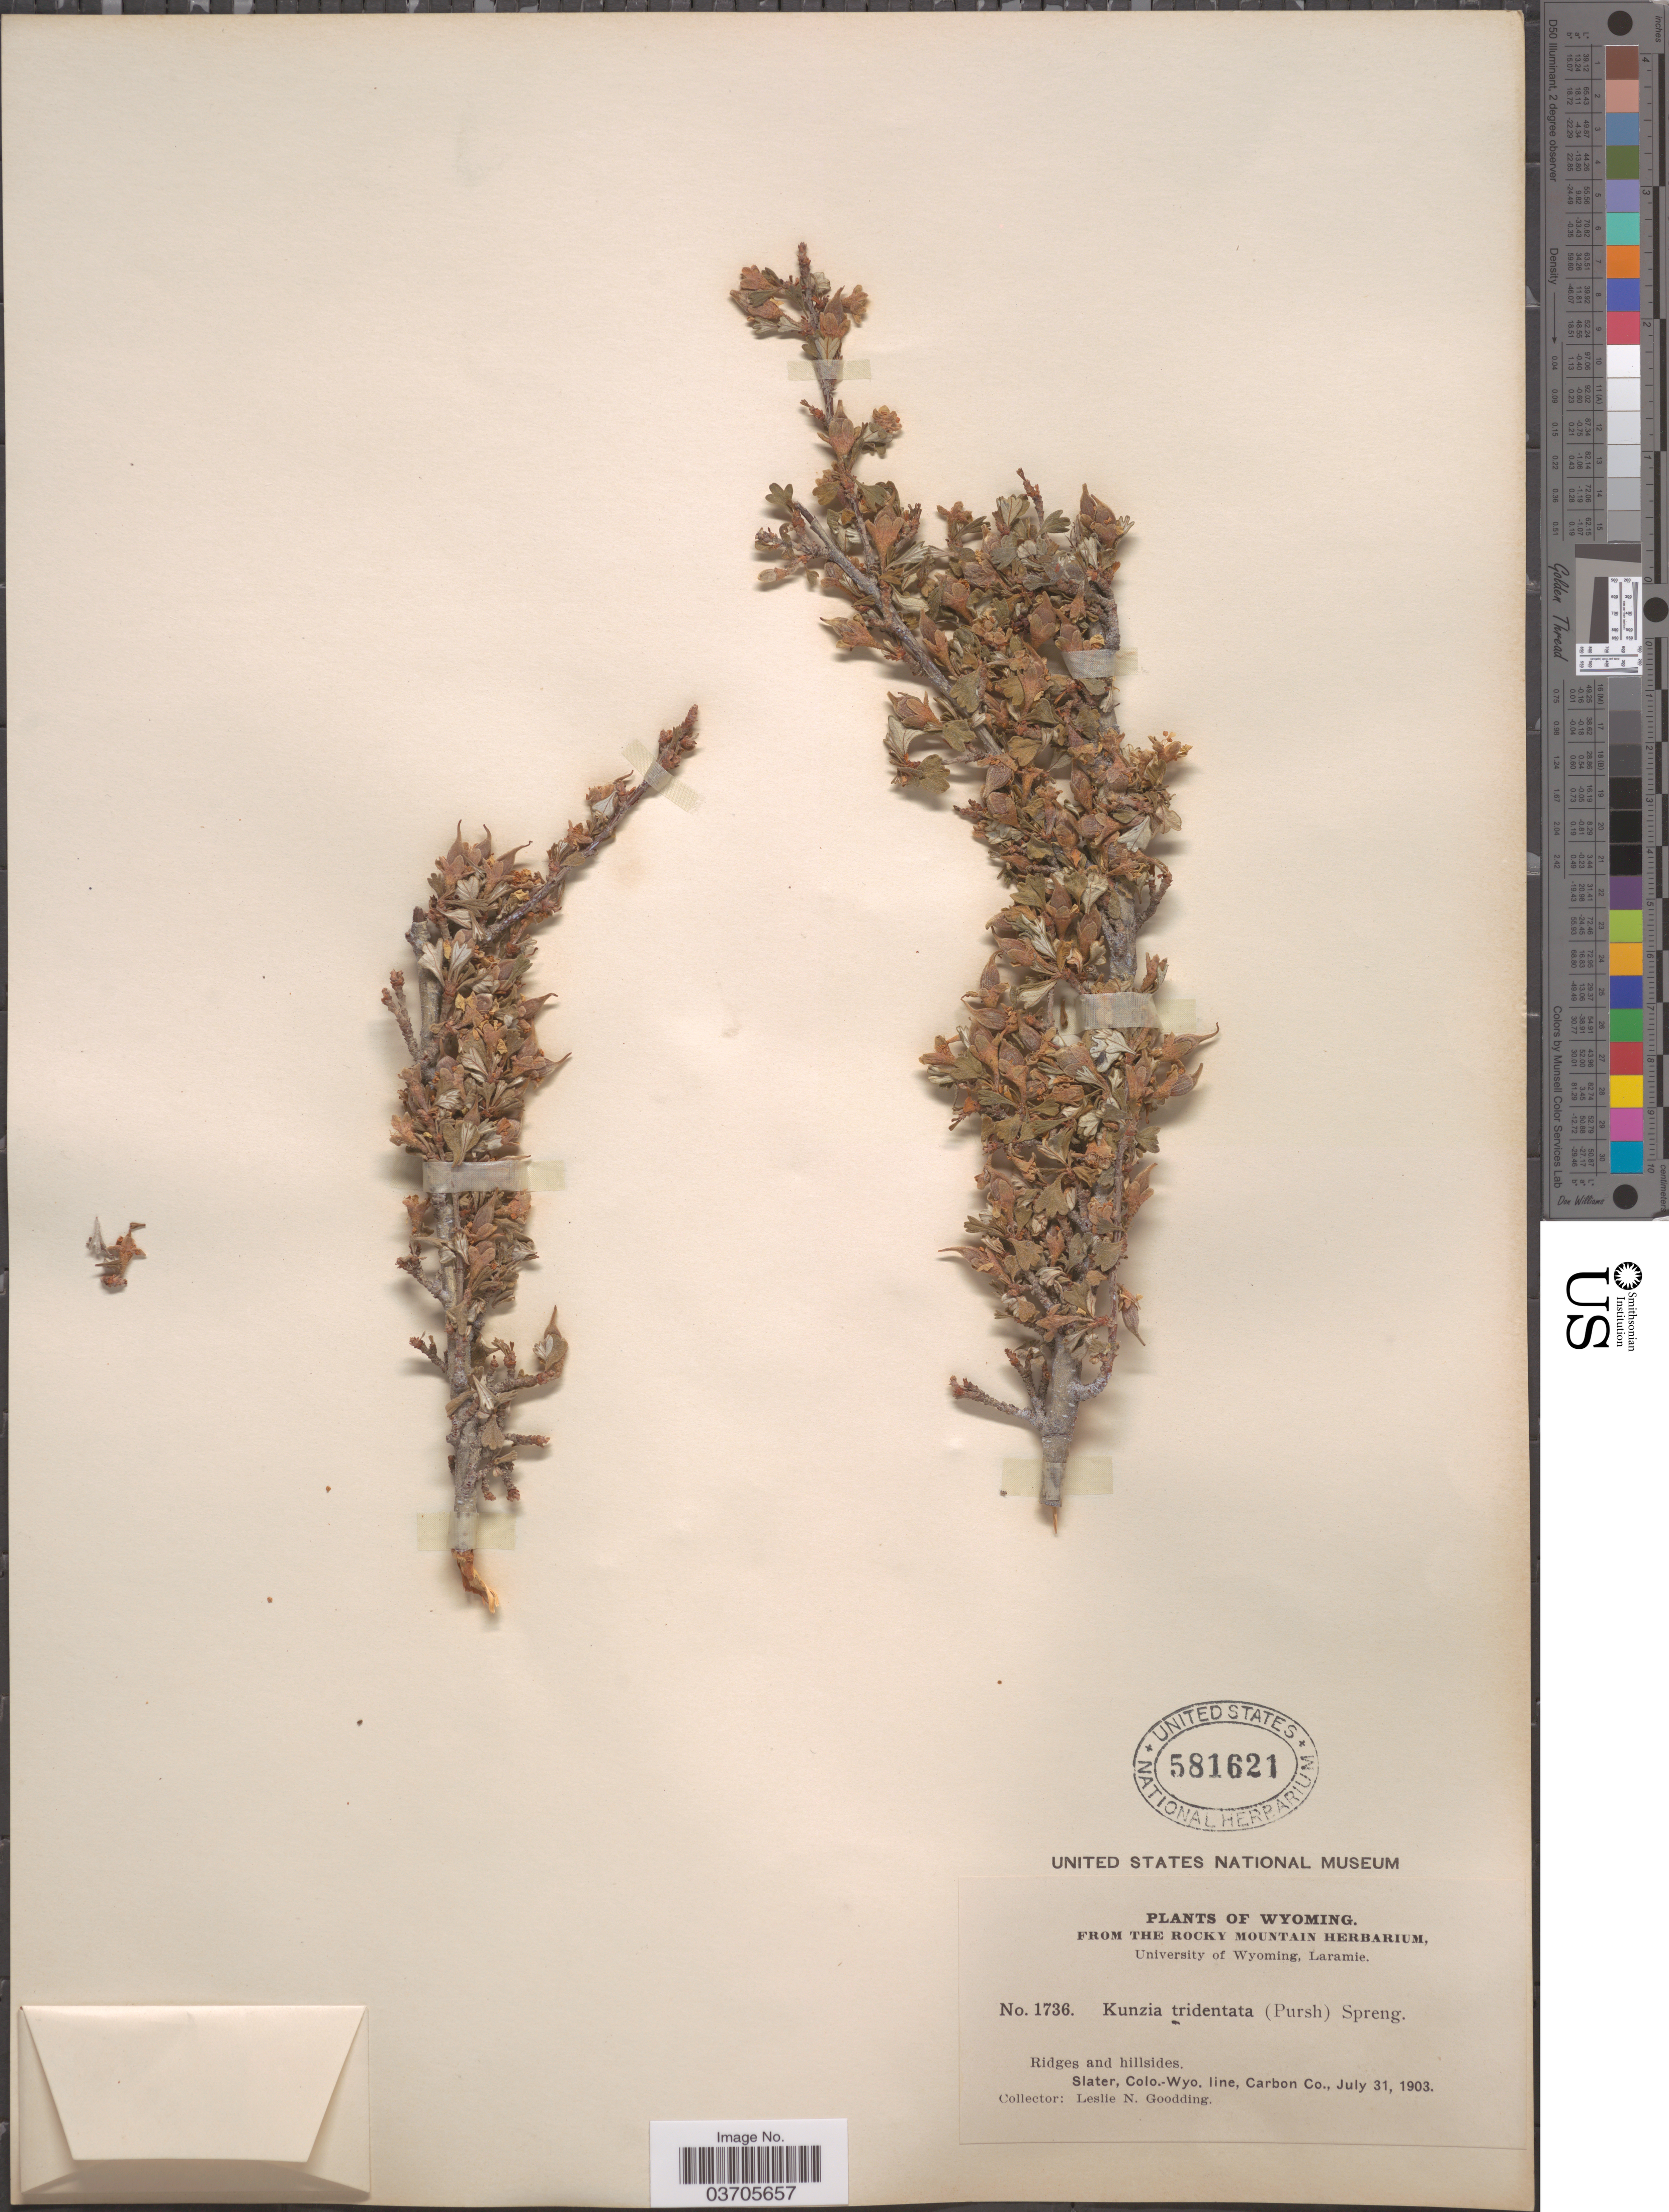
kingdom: Plantae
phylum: Tracheophyta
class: Magnoliopsida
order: Rosales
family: Rosaceae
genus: Purshia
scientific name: Purshia tridentata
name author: (Pursh) DC.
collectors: L. N. Goodding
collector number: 1736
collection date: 1903-07-31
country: United States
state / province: Wyoming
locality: Slater, Colo.-Wyo. line, Carbon Co.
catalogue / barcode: US 581621